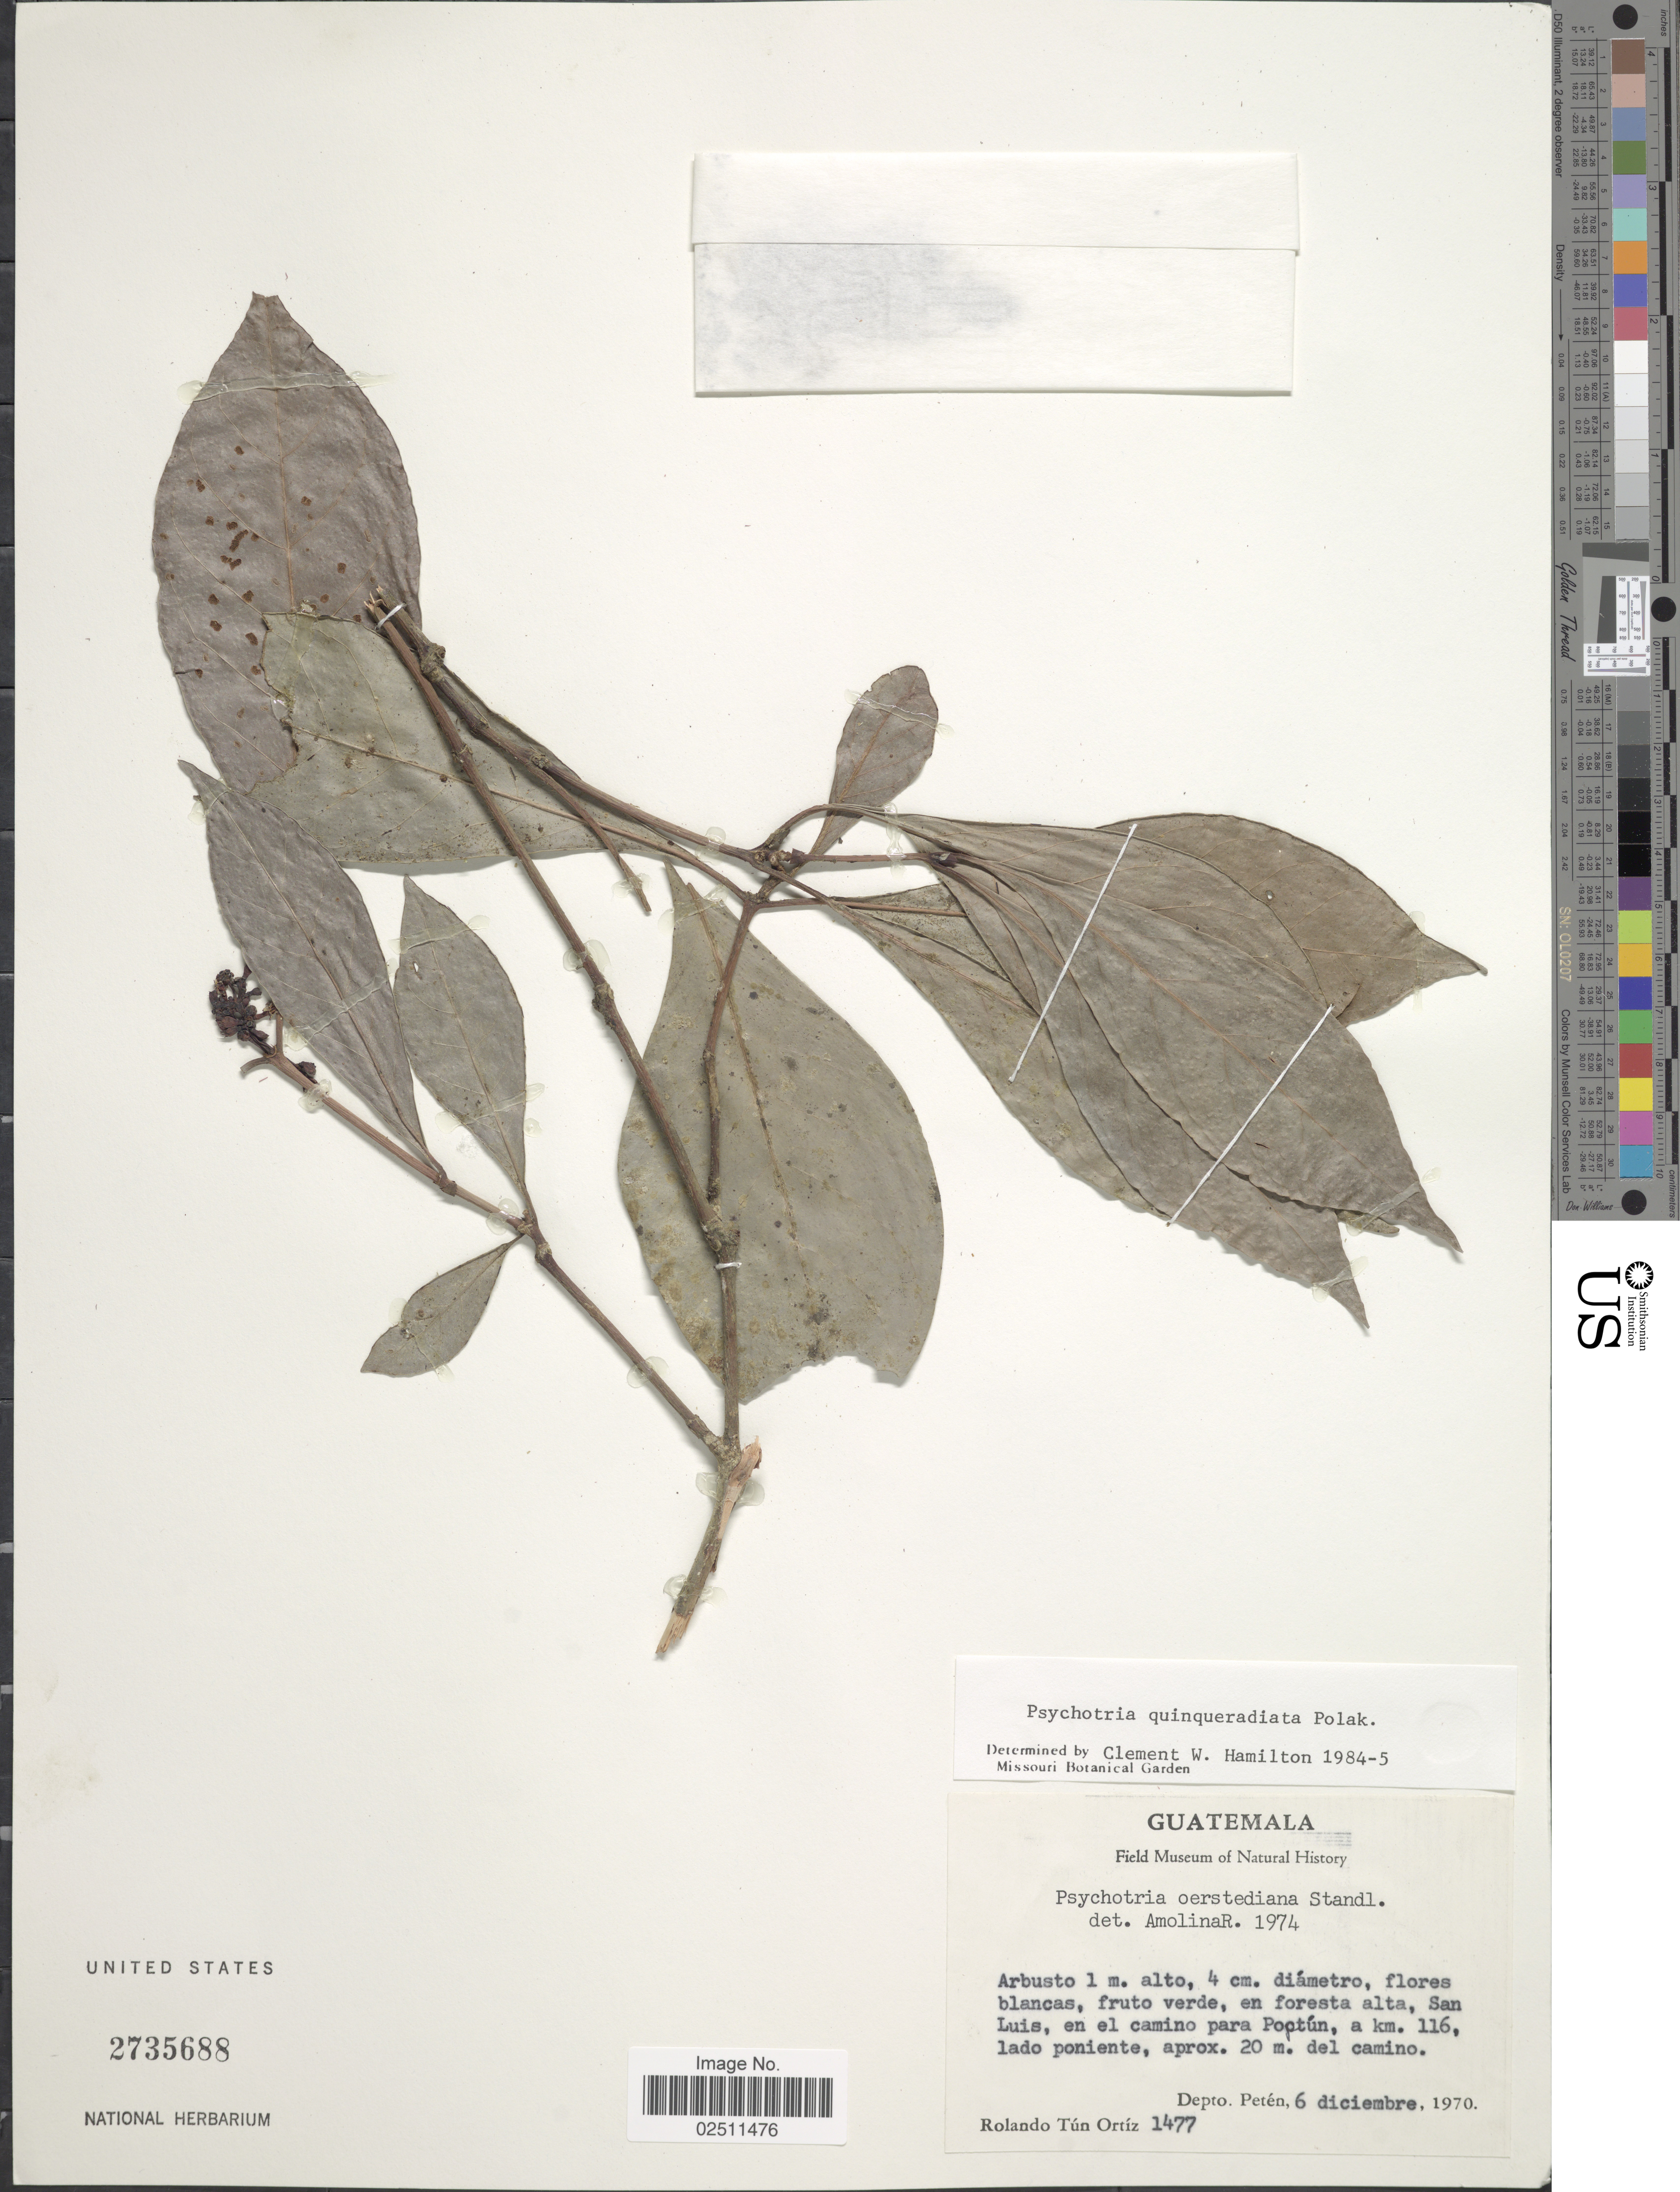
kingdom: Plantae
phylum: Tracheophyta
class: Magnoliopsida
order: Gentianales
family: Rubiaceae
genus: Psychotria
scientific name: Psychotria quinqueradiata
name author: Pol.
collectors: R. T. Ortíz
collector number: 1477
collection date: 1970-12-06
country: Guatemala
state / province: El Petén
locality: San Luis, en el camino para Poctun, a km. 116, lado poniente, aprox. 20 m. del camino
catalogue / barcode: US 2735688